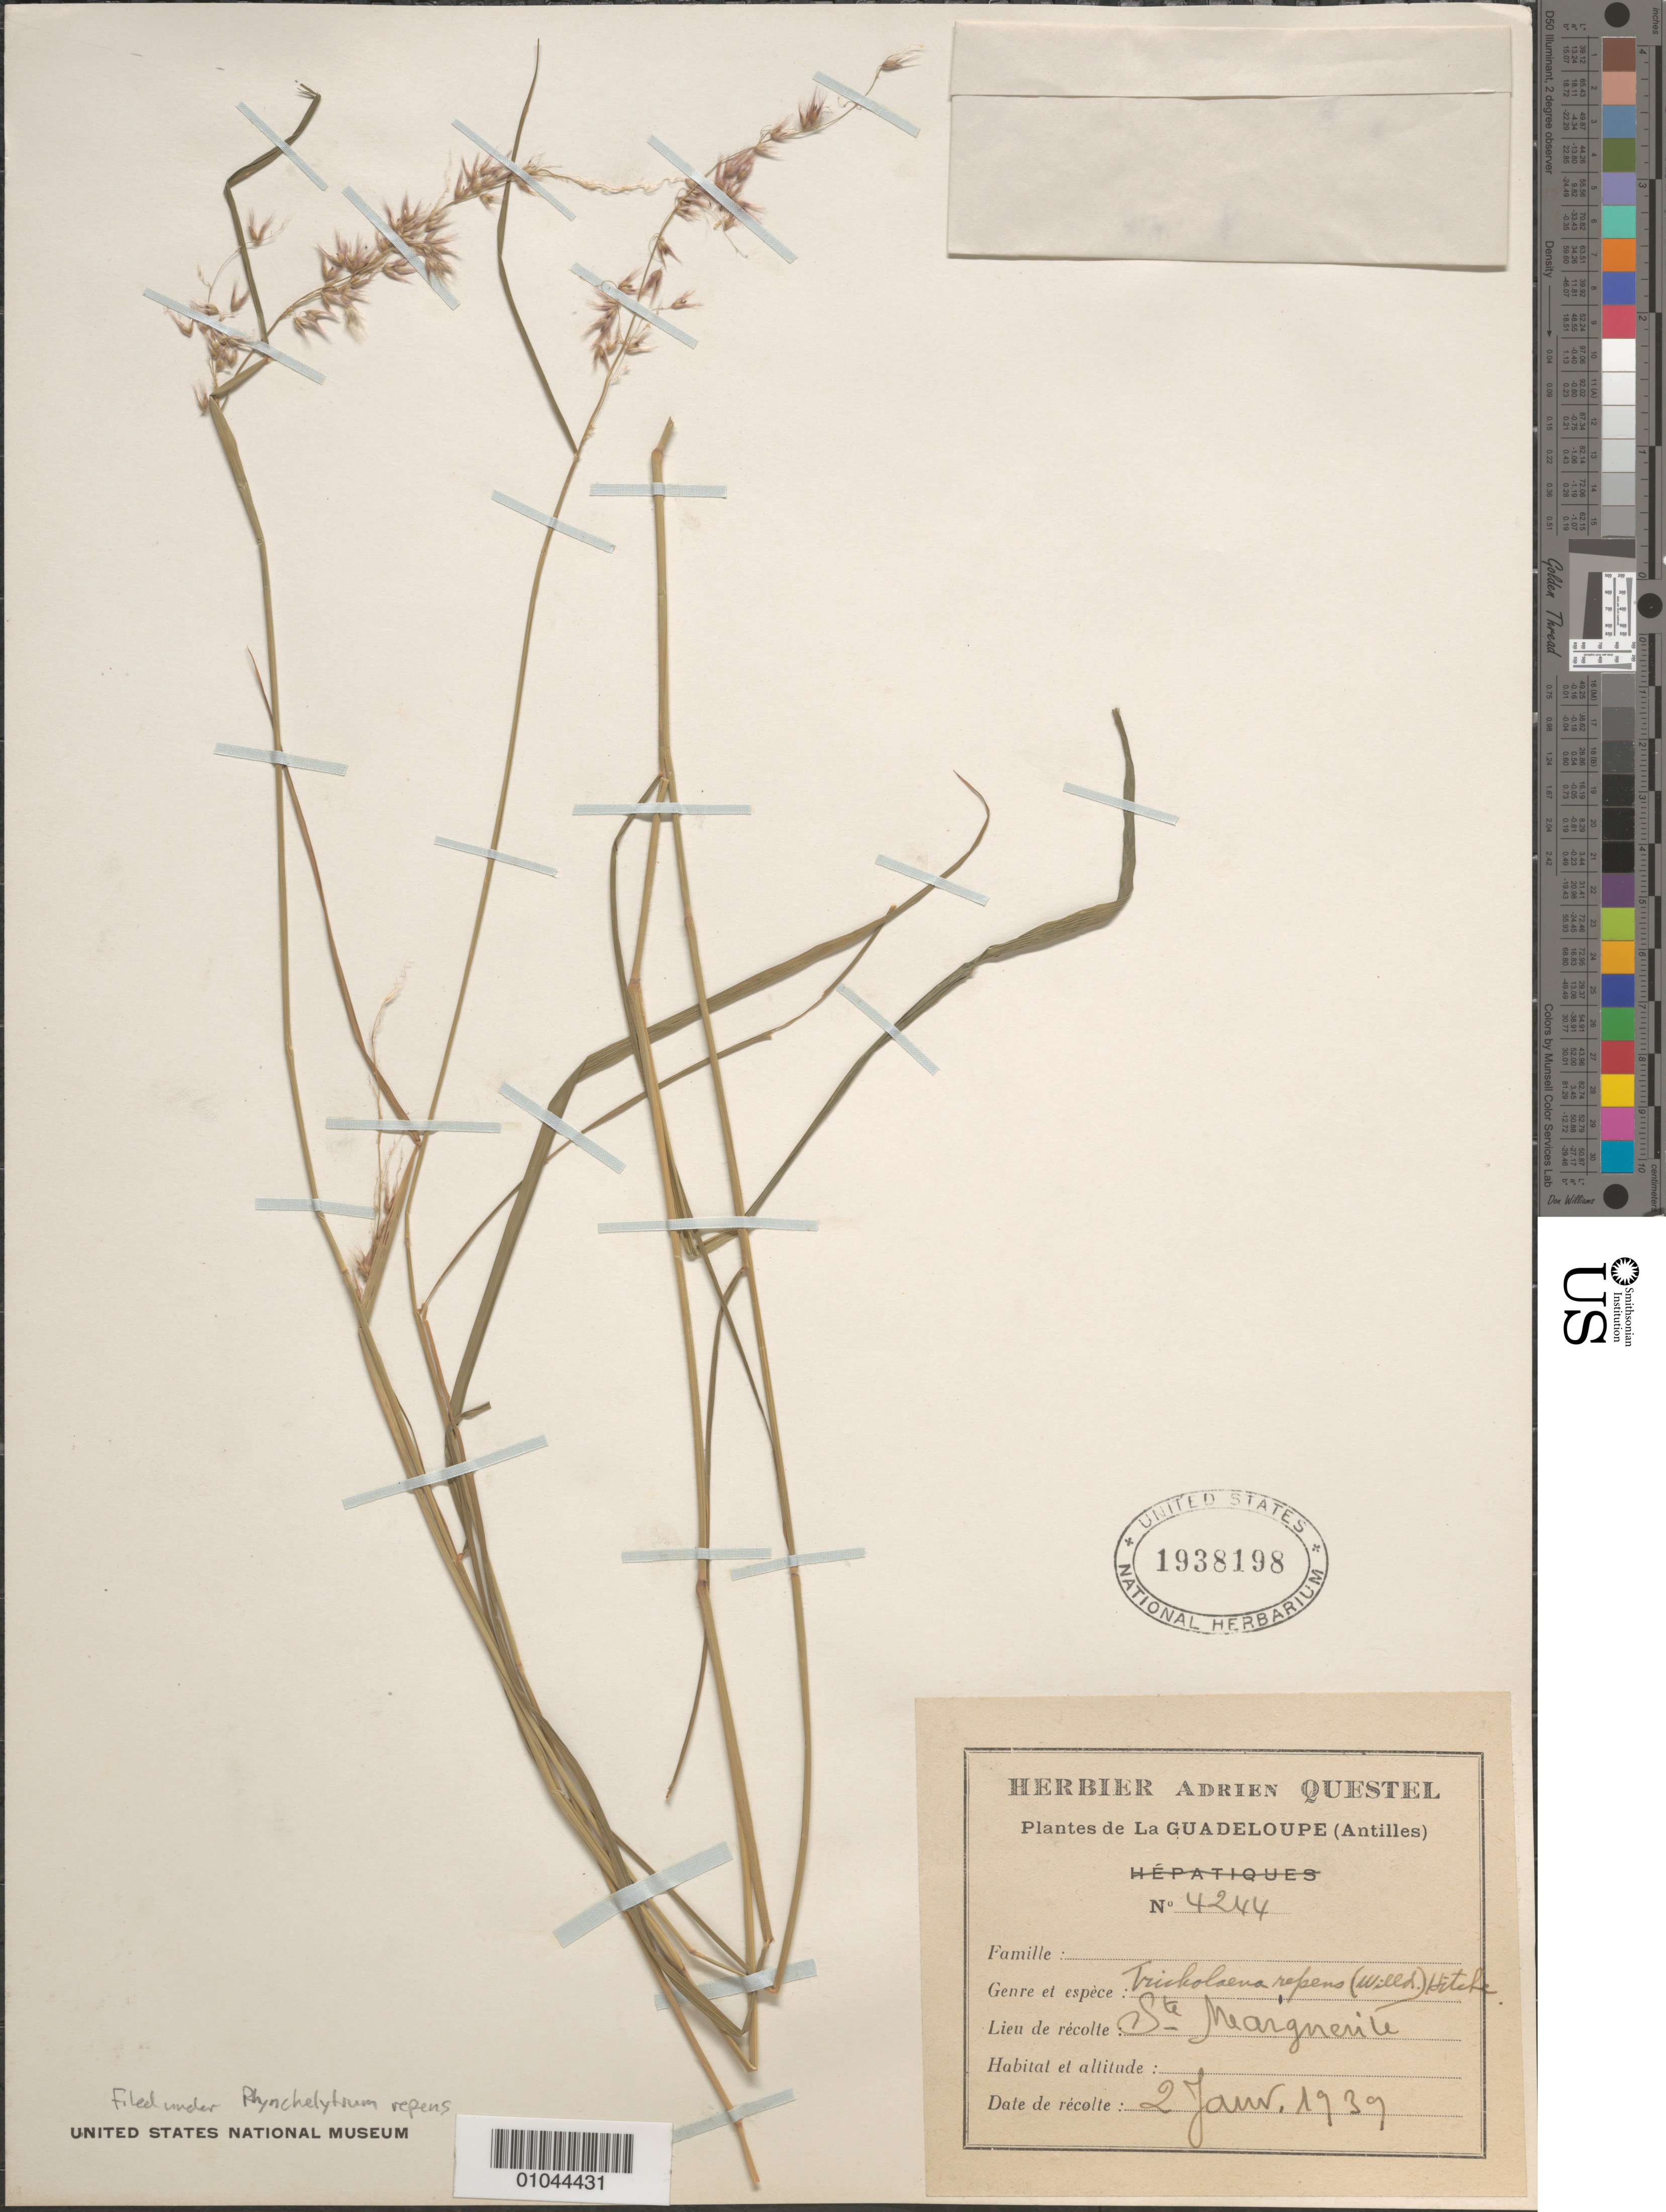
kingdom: Plantae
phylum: Tracheophyta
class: Liliopsida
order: Poales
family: Poaceae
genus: Rhynchelytrum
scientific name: Rhynchelytrum repens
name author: (Willd.) C.E. Hubb.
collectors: A. Questel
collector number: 4244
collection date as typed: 02 Jan 1939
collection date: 1939-01-02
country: Guadeloupe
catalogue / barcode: US 1938198